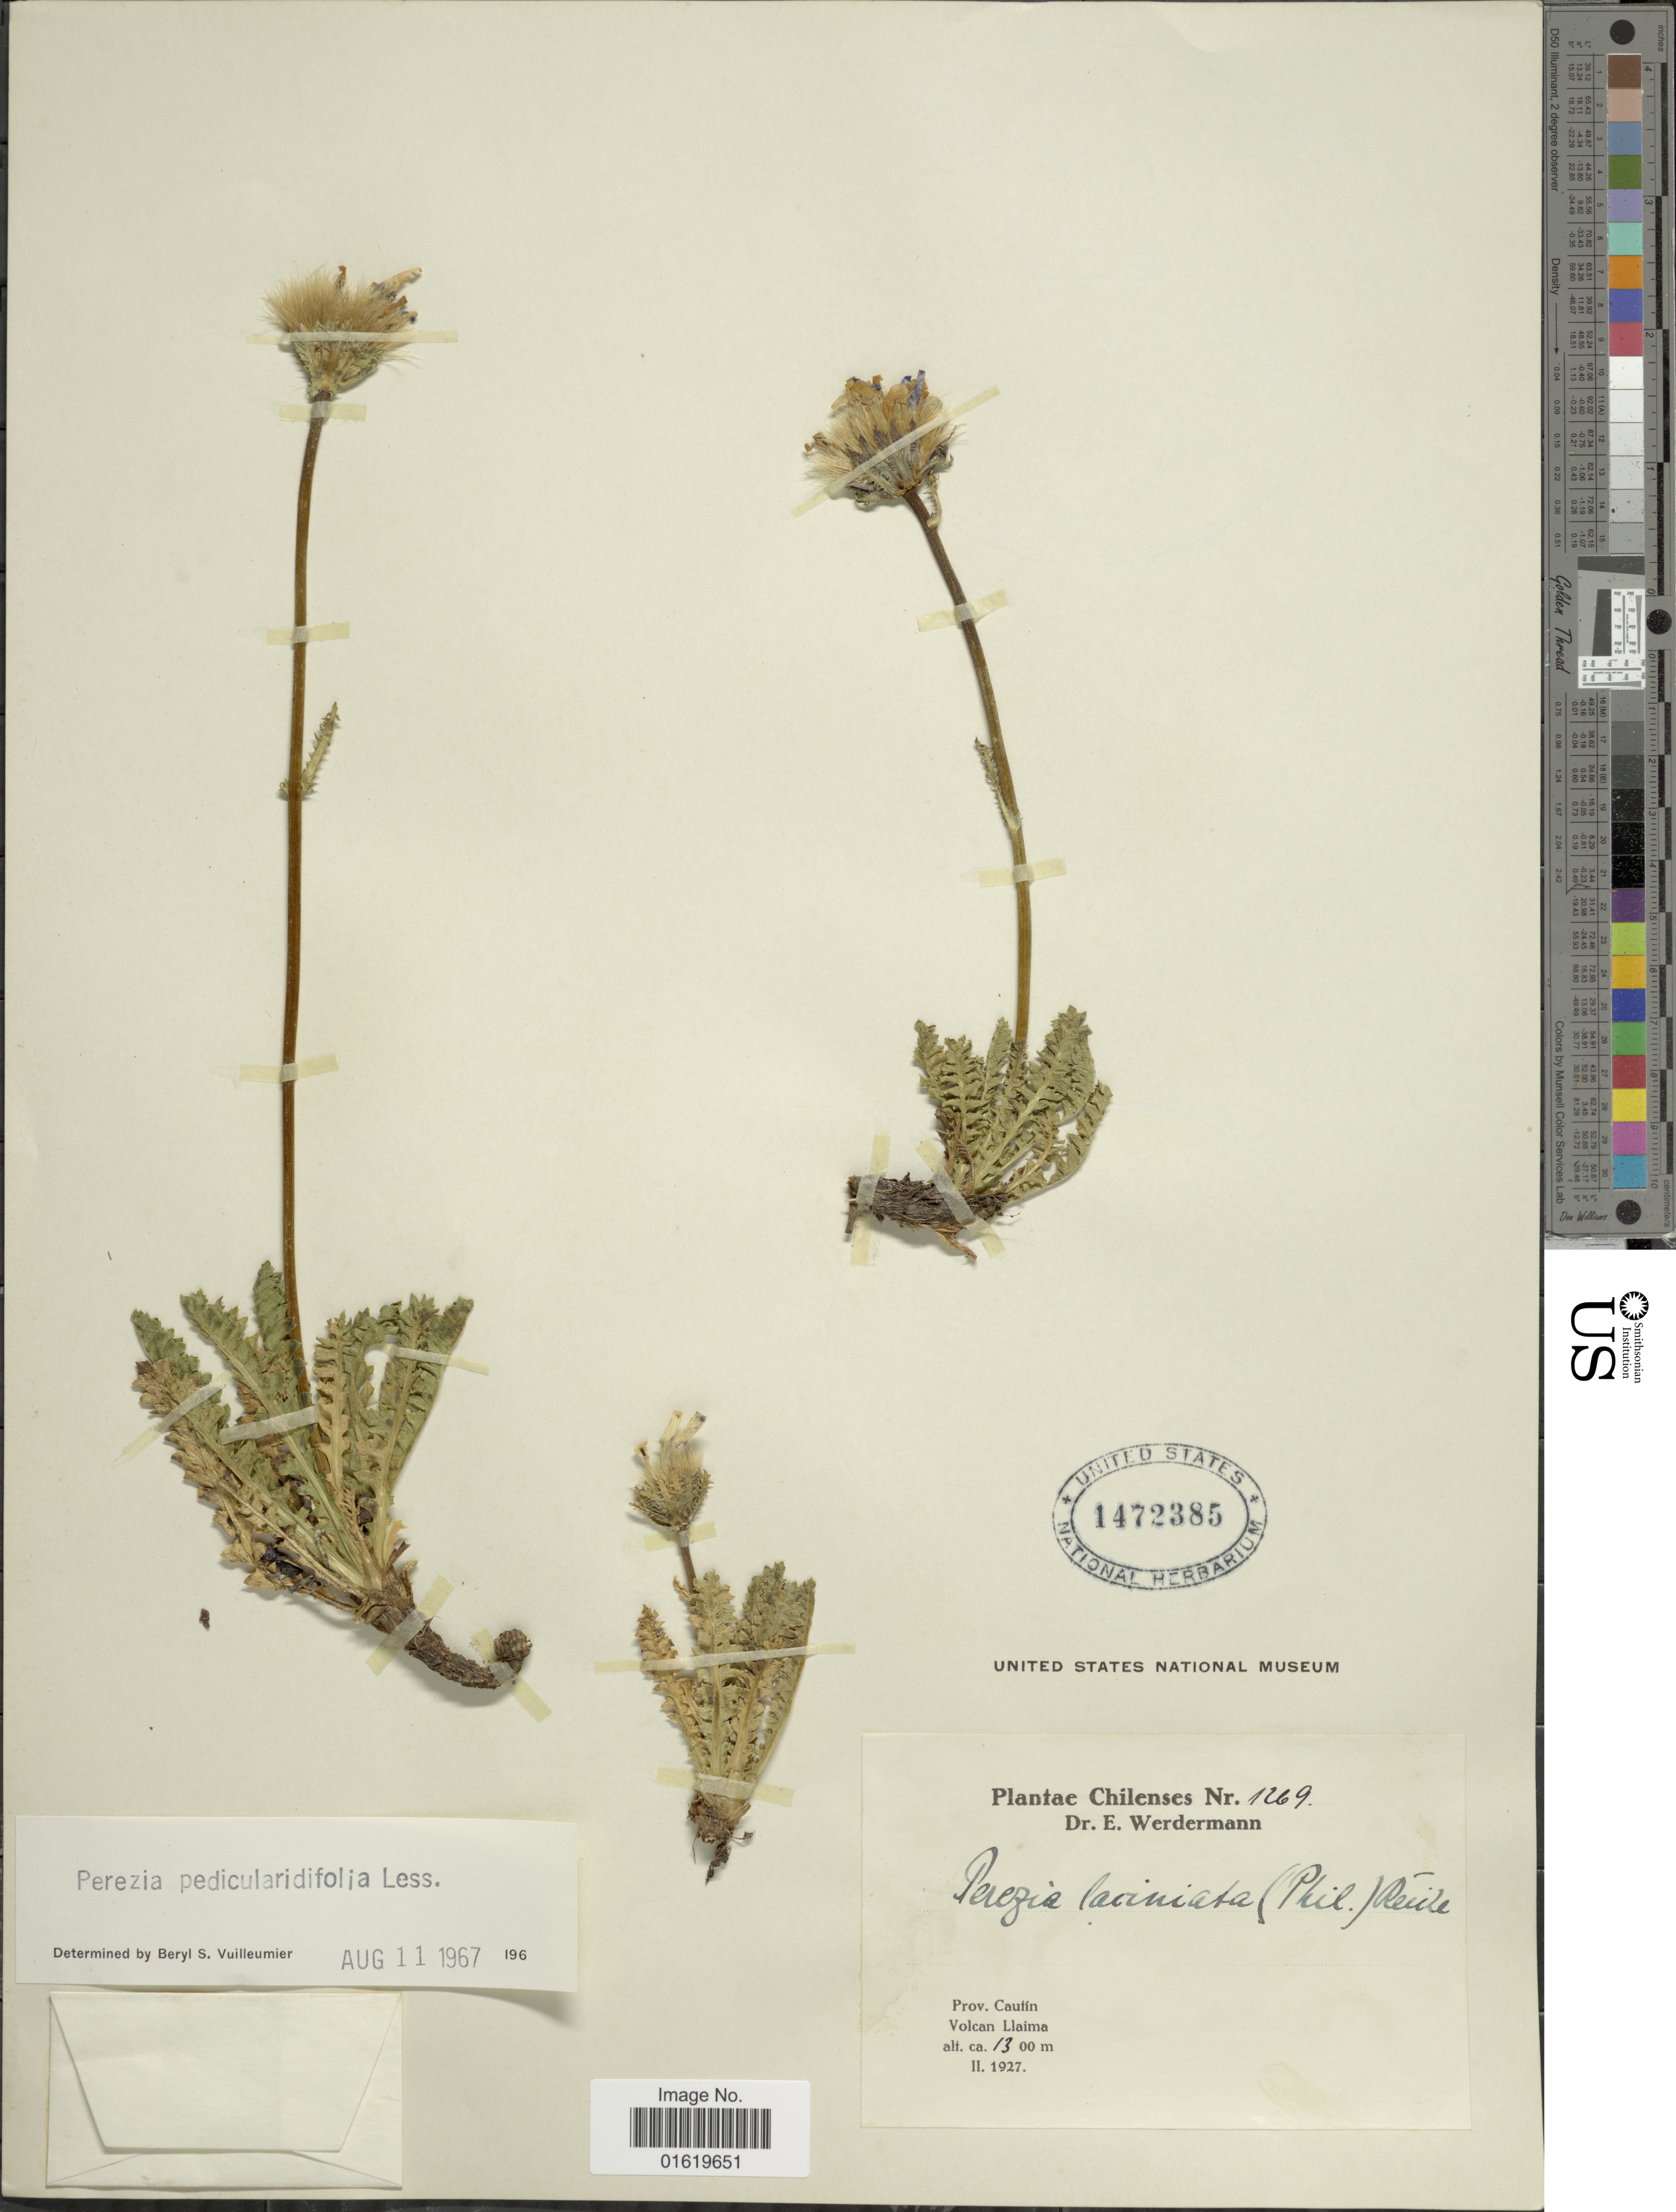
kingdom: Plantae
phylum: Tracheophyta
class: Magnoliopsida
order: Asterales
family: Asteraceae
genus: Perezia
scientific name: Perezia pedicularidifolia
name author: Less.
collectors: E. Werdermann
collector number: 1269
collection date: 1927-02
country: Chile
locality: Prov. Cautín. Volcan Llaima.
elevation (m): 1300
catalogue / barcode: US 1472385